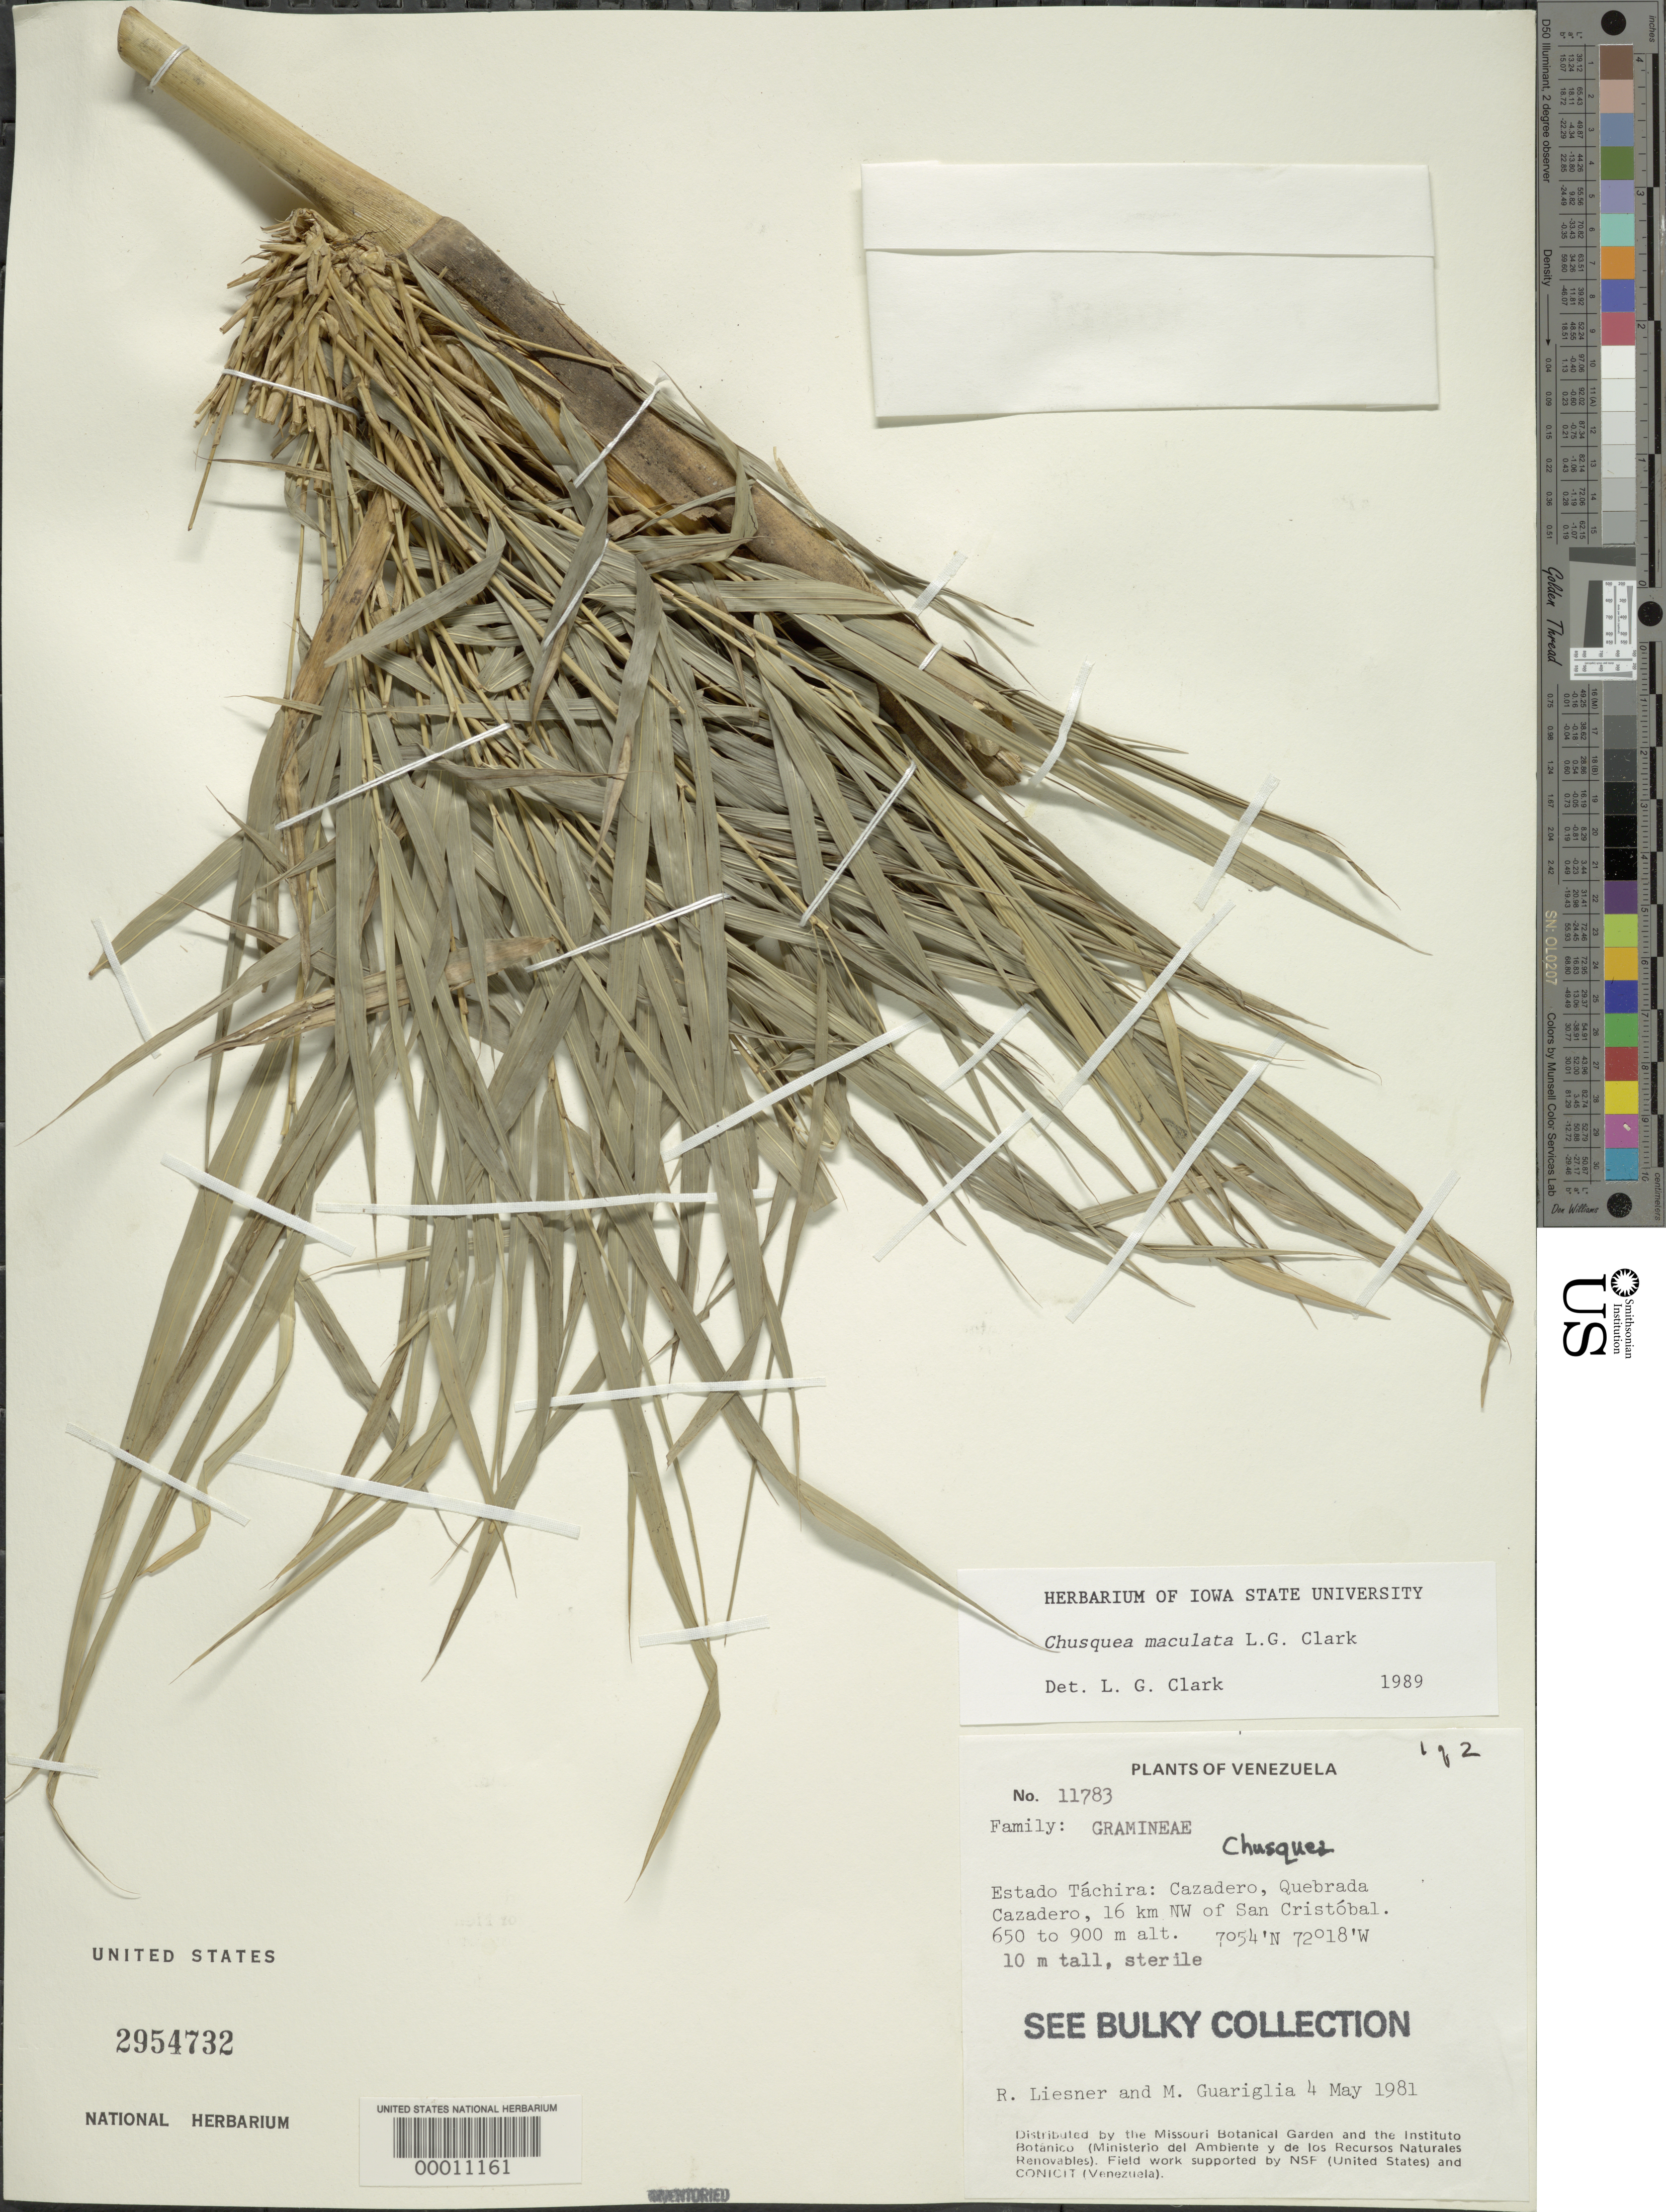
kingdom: Plantae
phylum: Tracheophyta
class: Liliopsida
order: Poales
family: Poaceae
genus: Chusquea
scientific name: Chusquea maculata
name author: L.G. Clark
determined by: Clark, Lynn G., (ISC), Iowa State University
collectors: R. L. Liesner & M. Guariglia P.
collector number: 11783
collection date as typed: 04 May 1981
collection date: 1981-05-04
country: Venezuela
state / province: Tachira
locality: Cazadero, quebrada cazadero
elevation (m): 650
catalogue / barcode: US 2954732